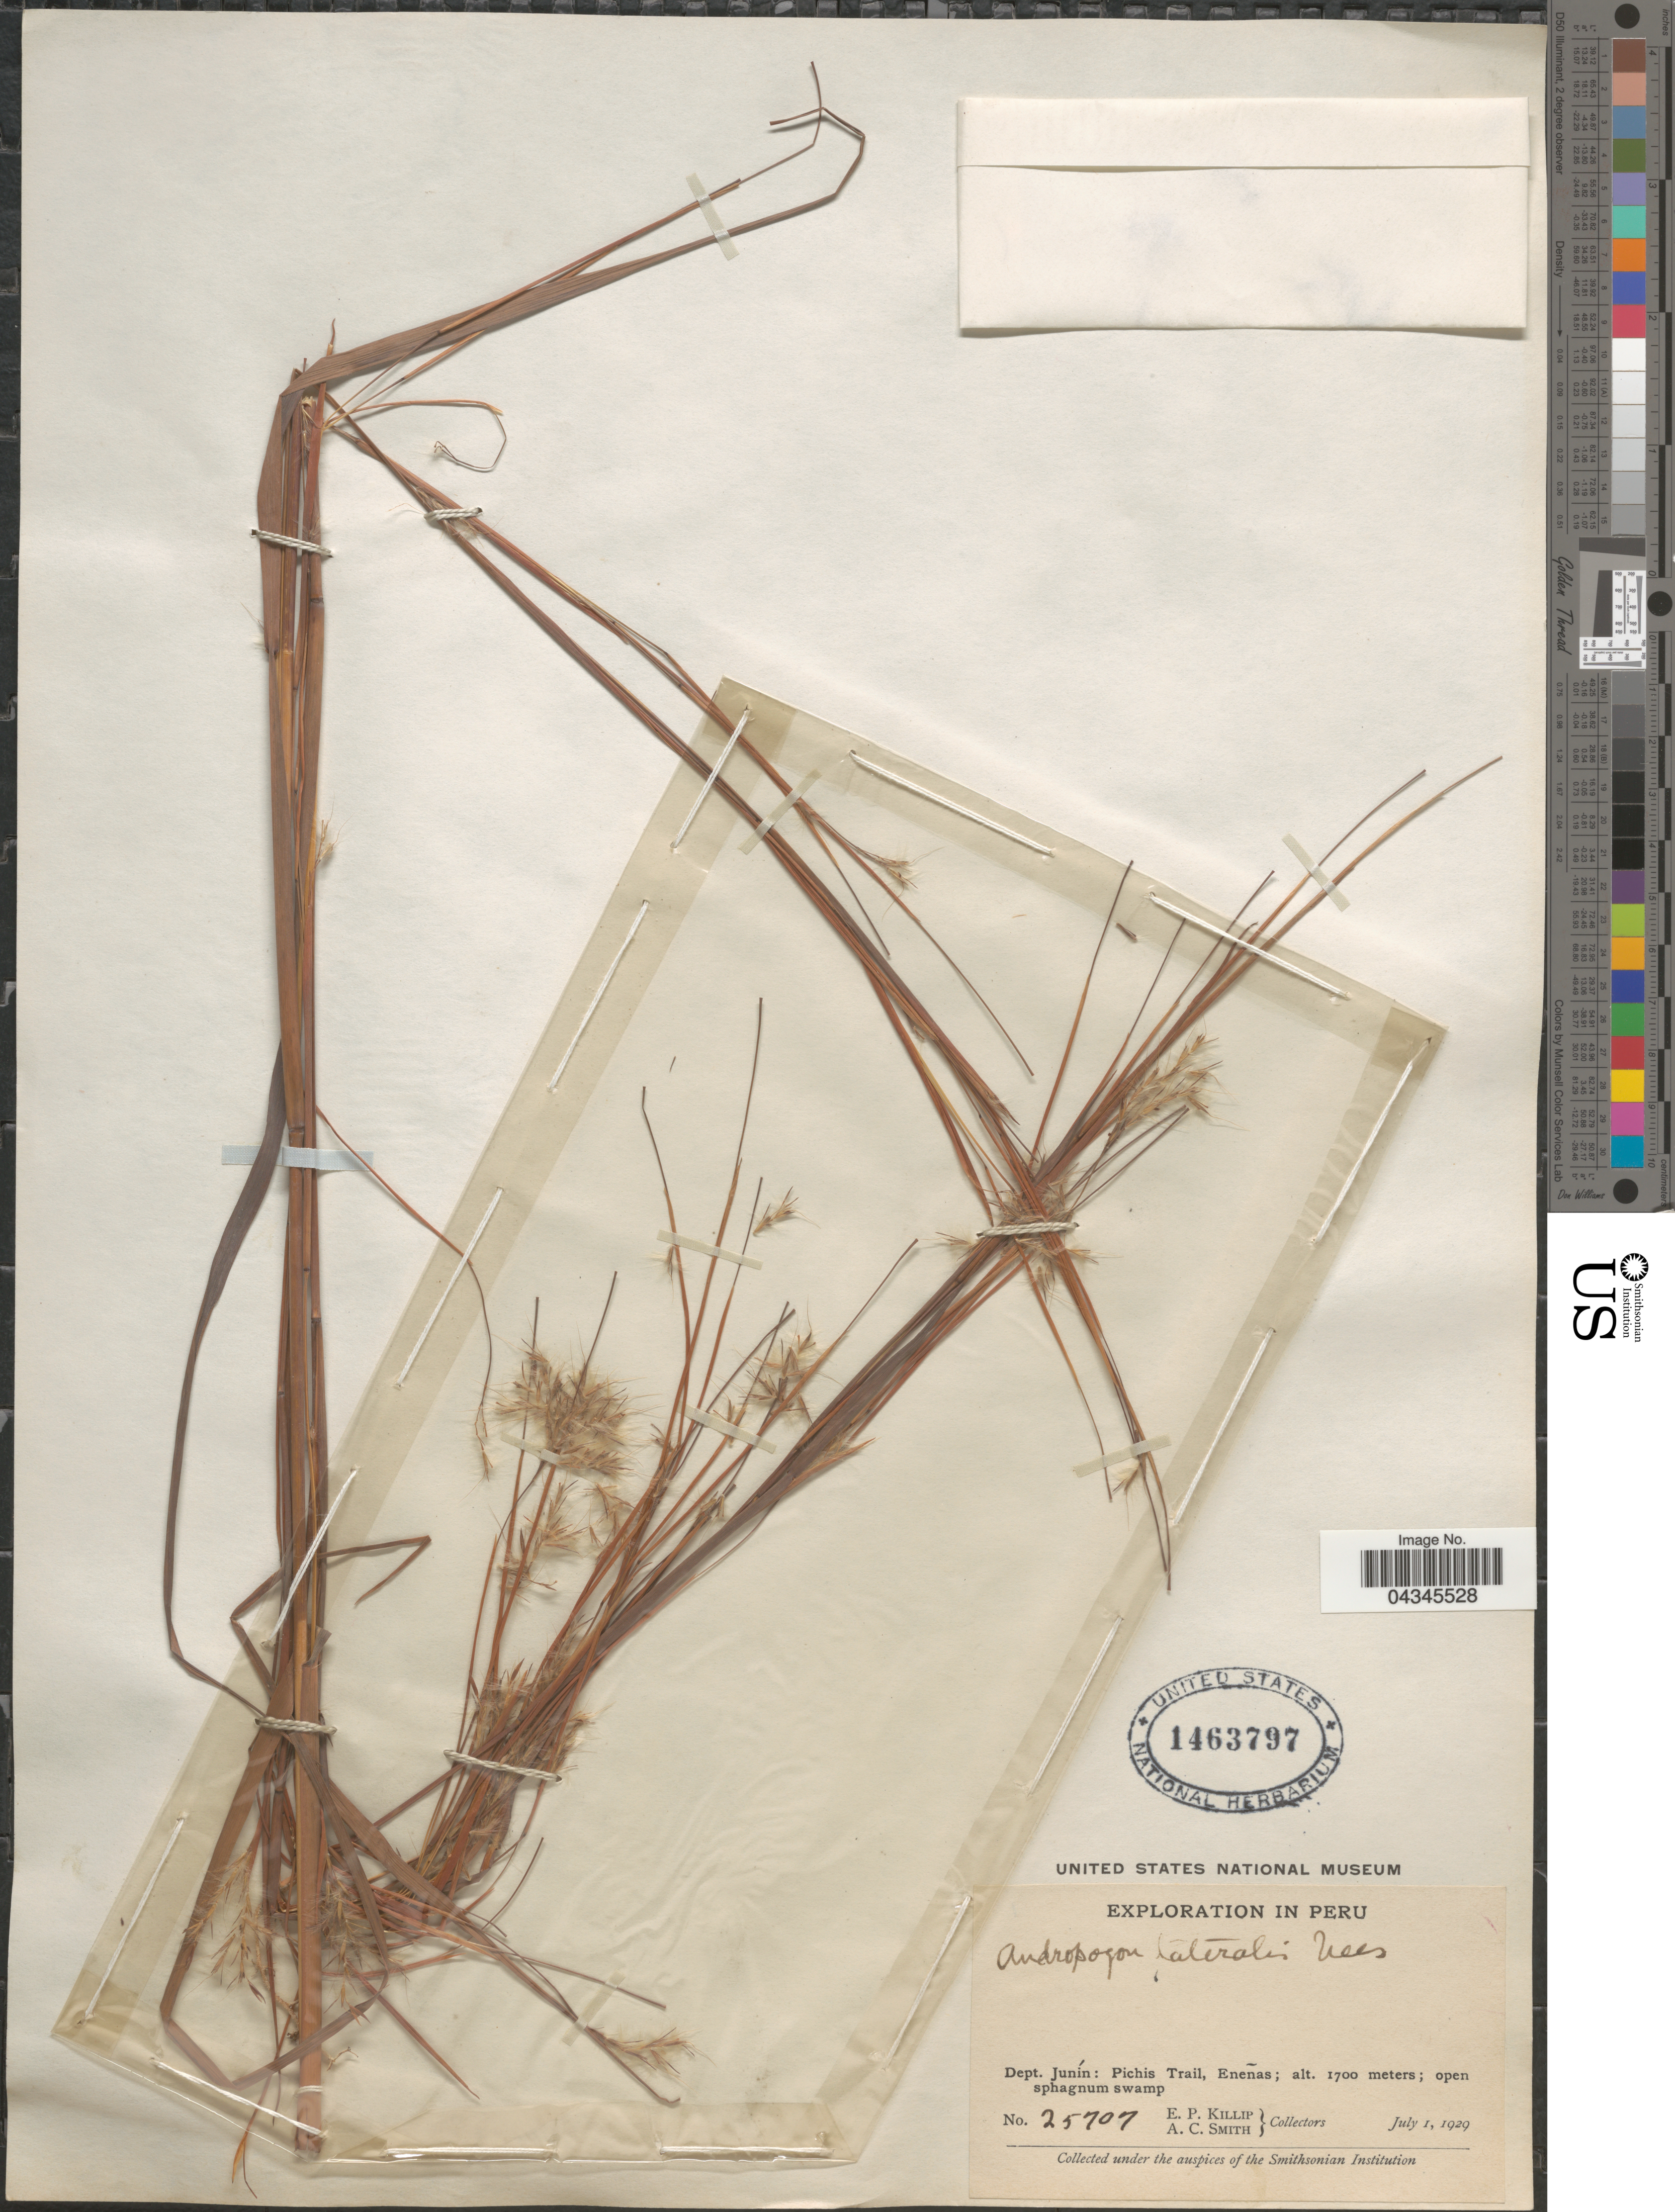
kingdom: Plantae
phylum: Tracheophyta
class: Liliopsida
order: Poales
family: Poaceae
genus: Andropogon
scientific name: Andropogon lateralis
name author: Nees in Mart.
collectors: E. P. Killip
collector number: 25707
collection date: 1929-07-01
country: Peru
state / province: Junín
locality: Exploration in Peru. Dept. Junín: Pichis Trail, Eneñas.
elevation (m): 1700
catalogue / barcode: US 1463797